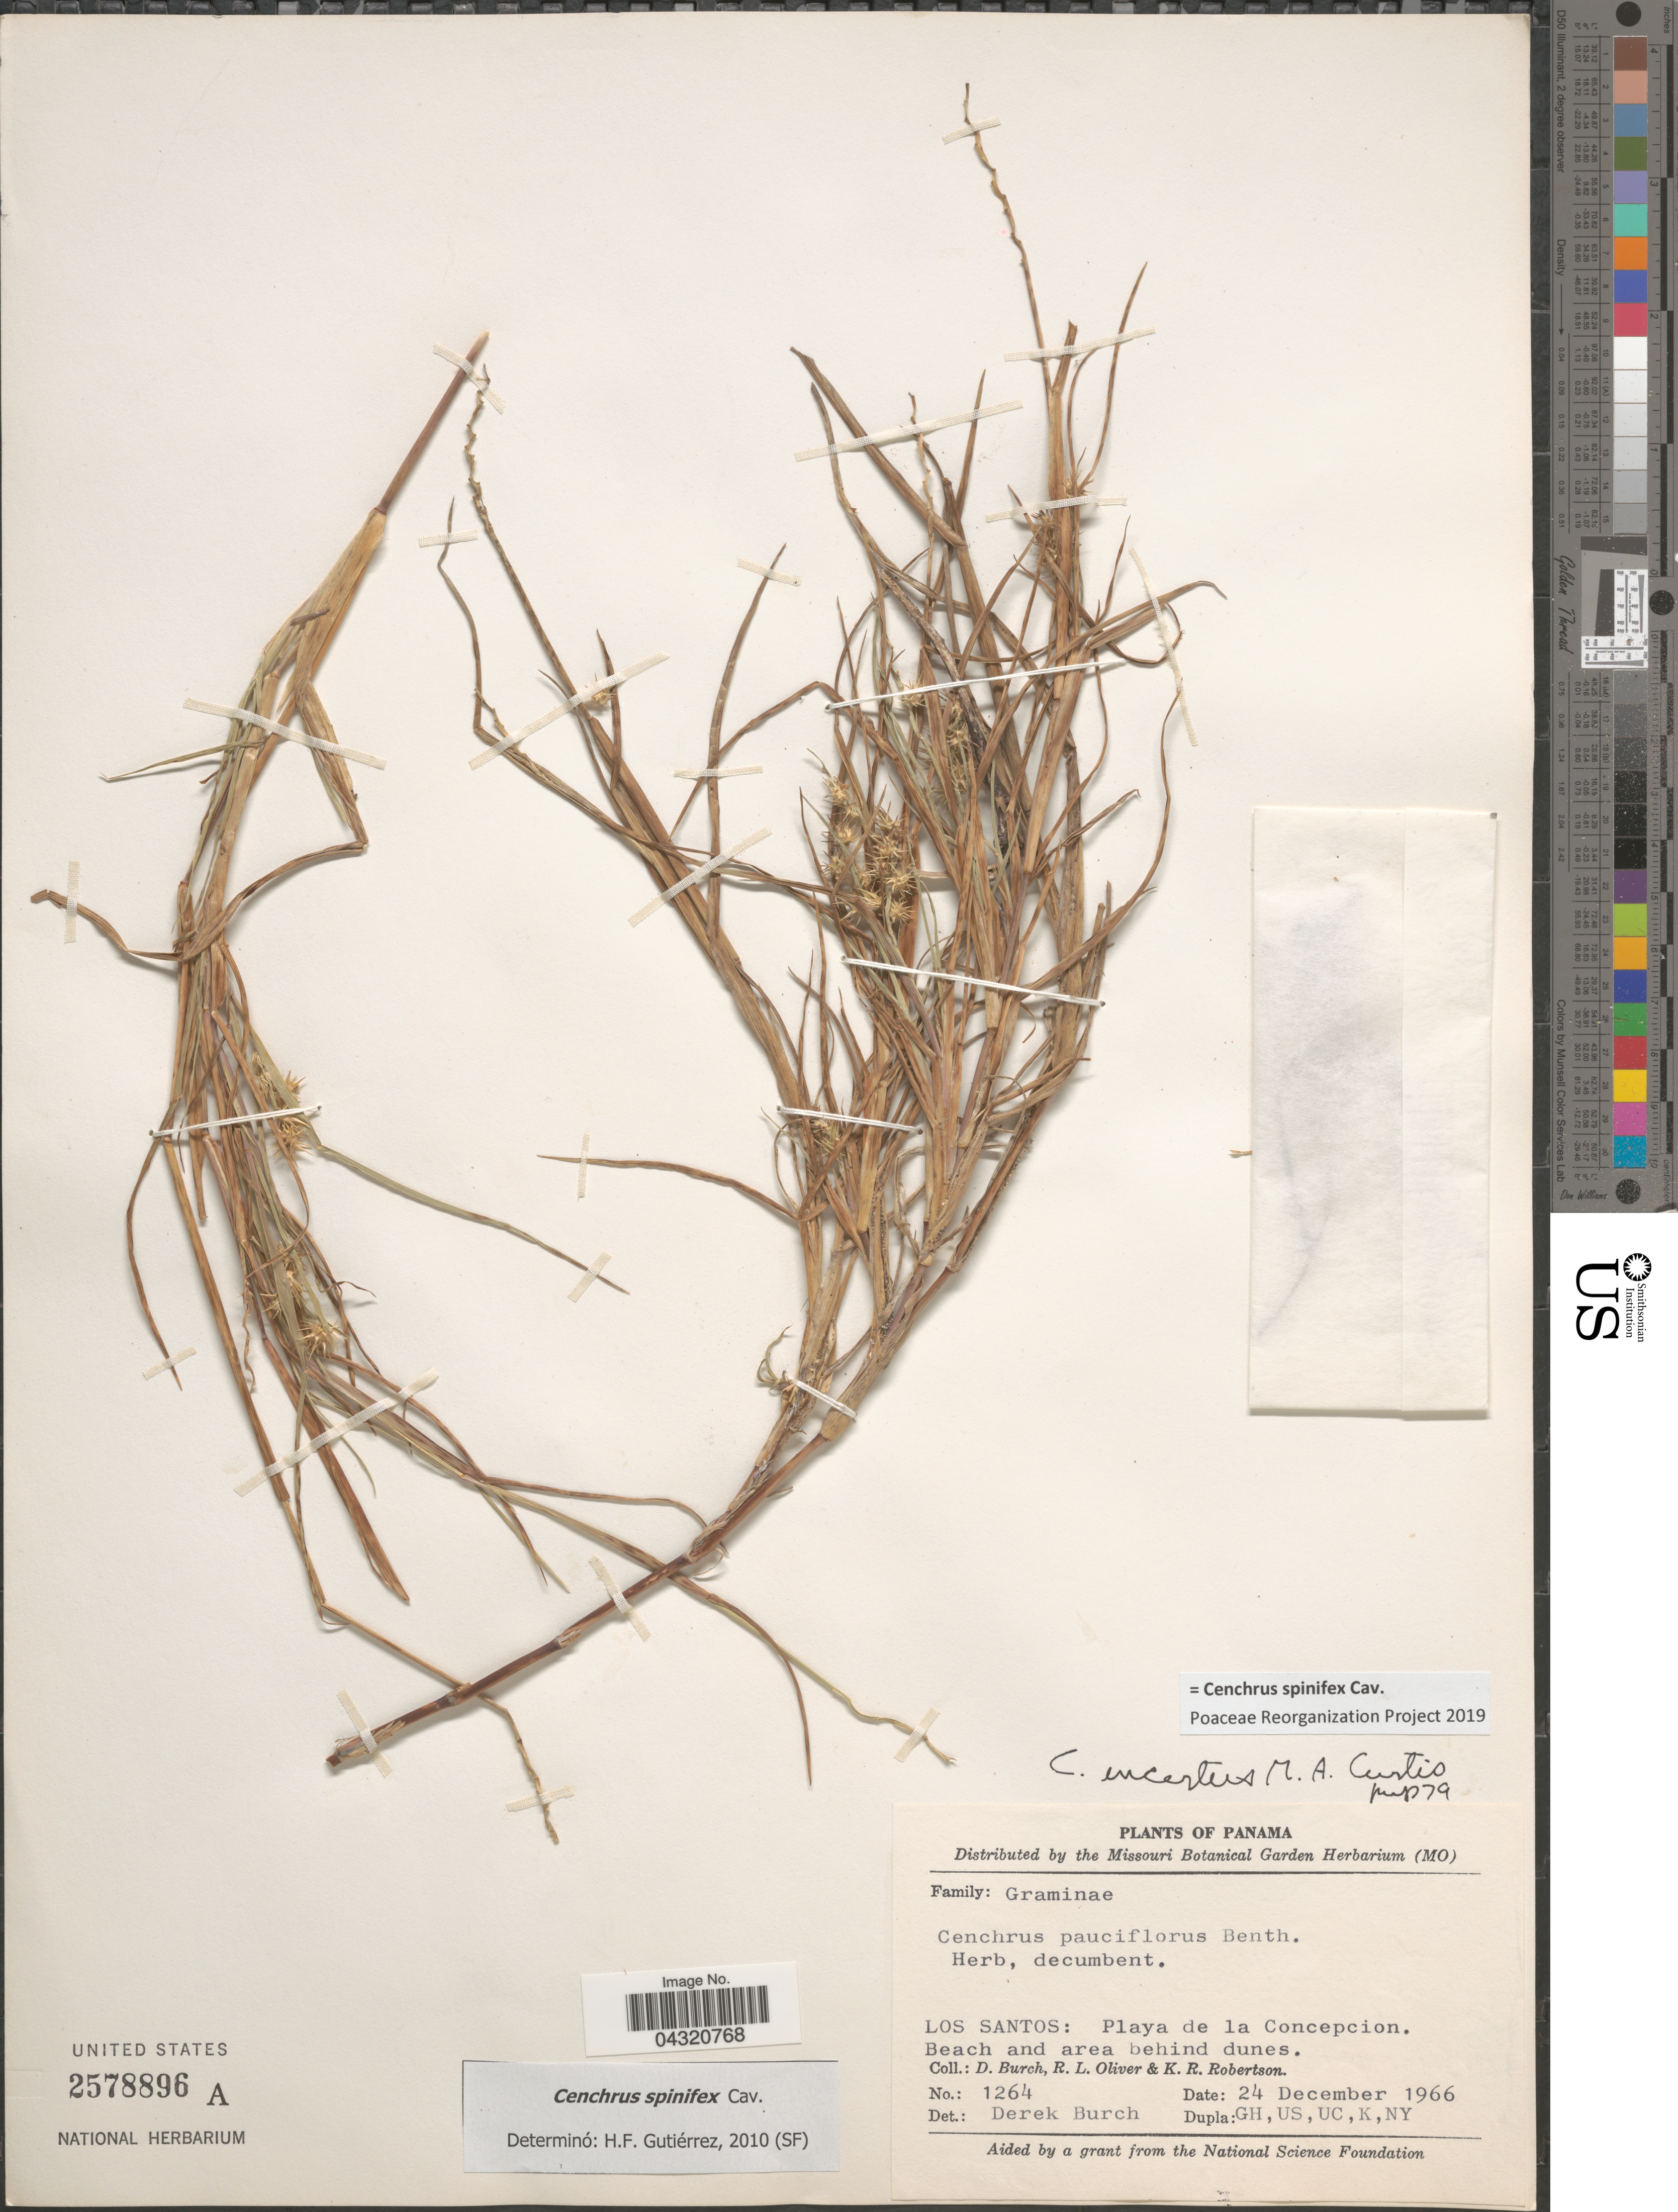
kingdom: Plantae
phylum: Tracheophyta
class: Liliopsida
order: Poales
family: Poaceae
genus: Cenchrus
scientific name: Cenchrus spinifex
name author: Cav.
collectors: D. Burch, R. Oliver & K. Robertson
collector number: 1264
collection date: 1966-12-24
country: Panama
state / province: Los Santos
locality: Playa de la Concepcion.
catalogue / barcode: US 2578896A